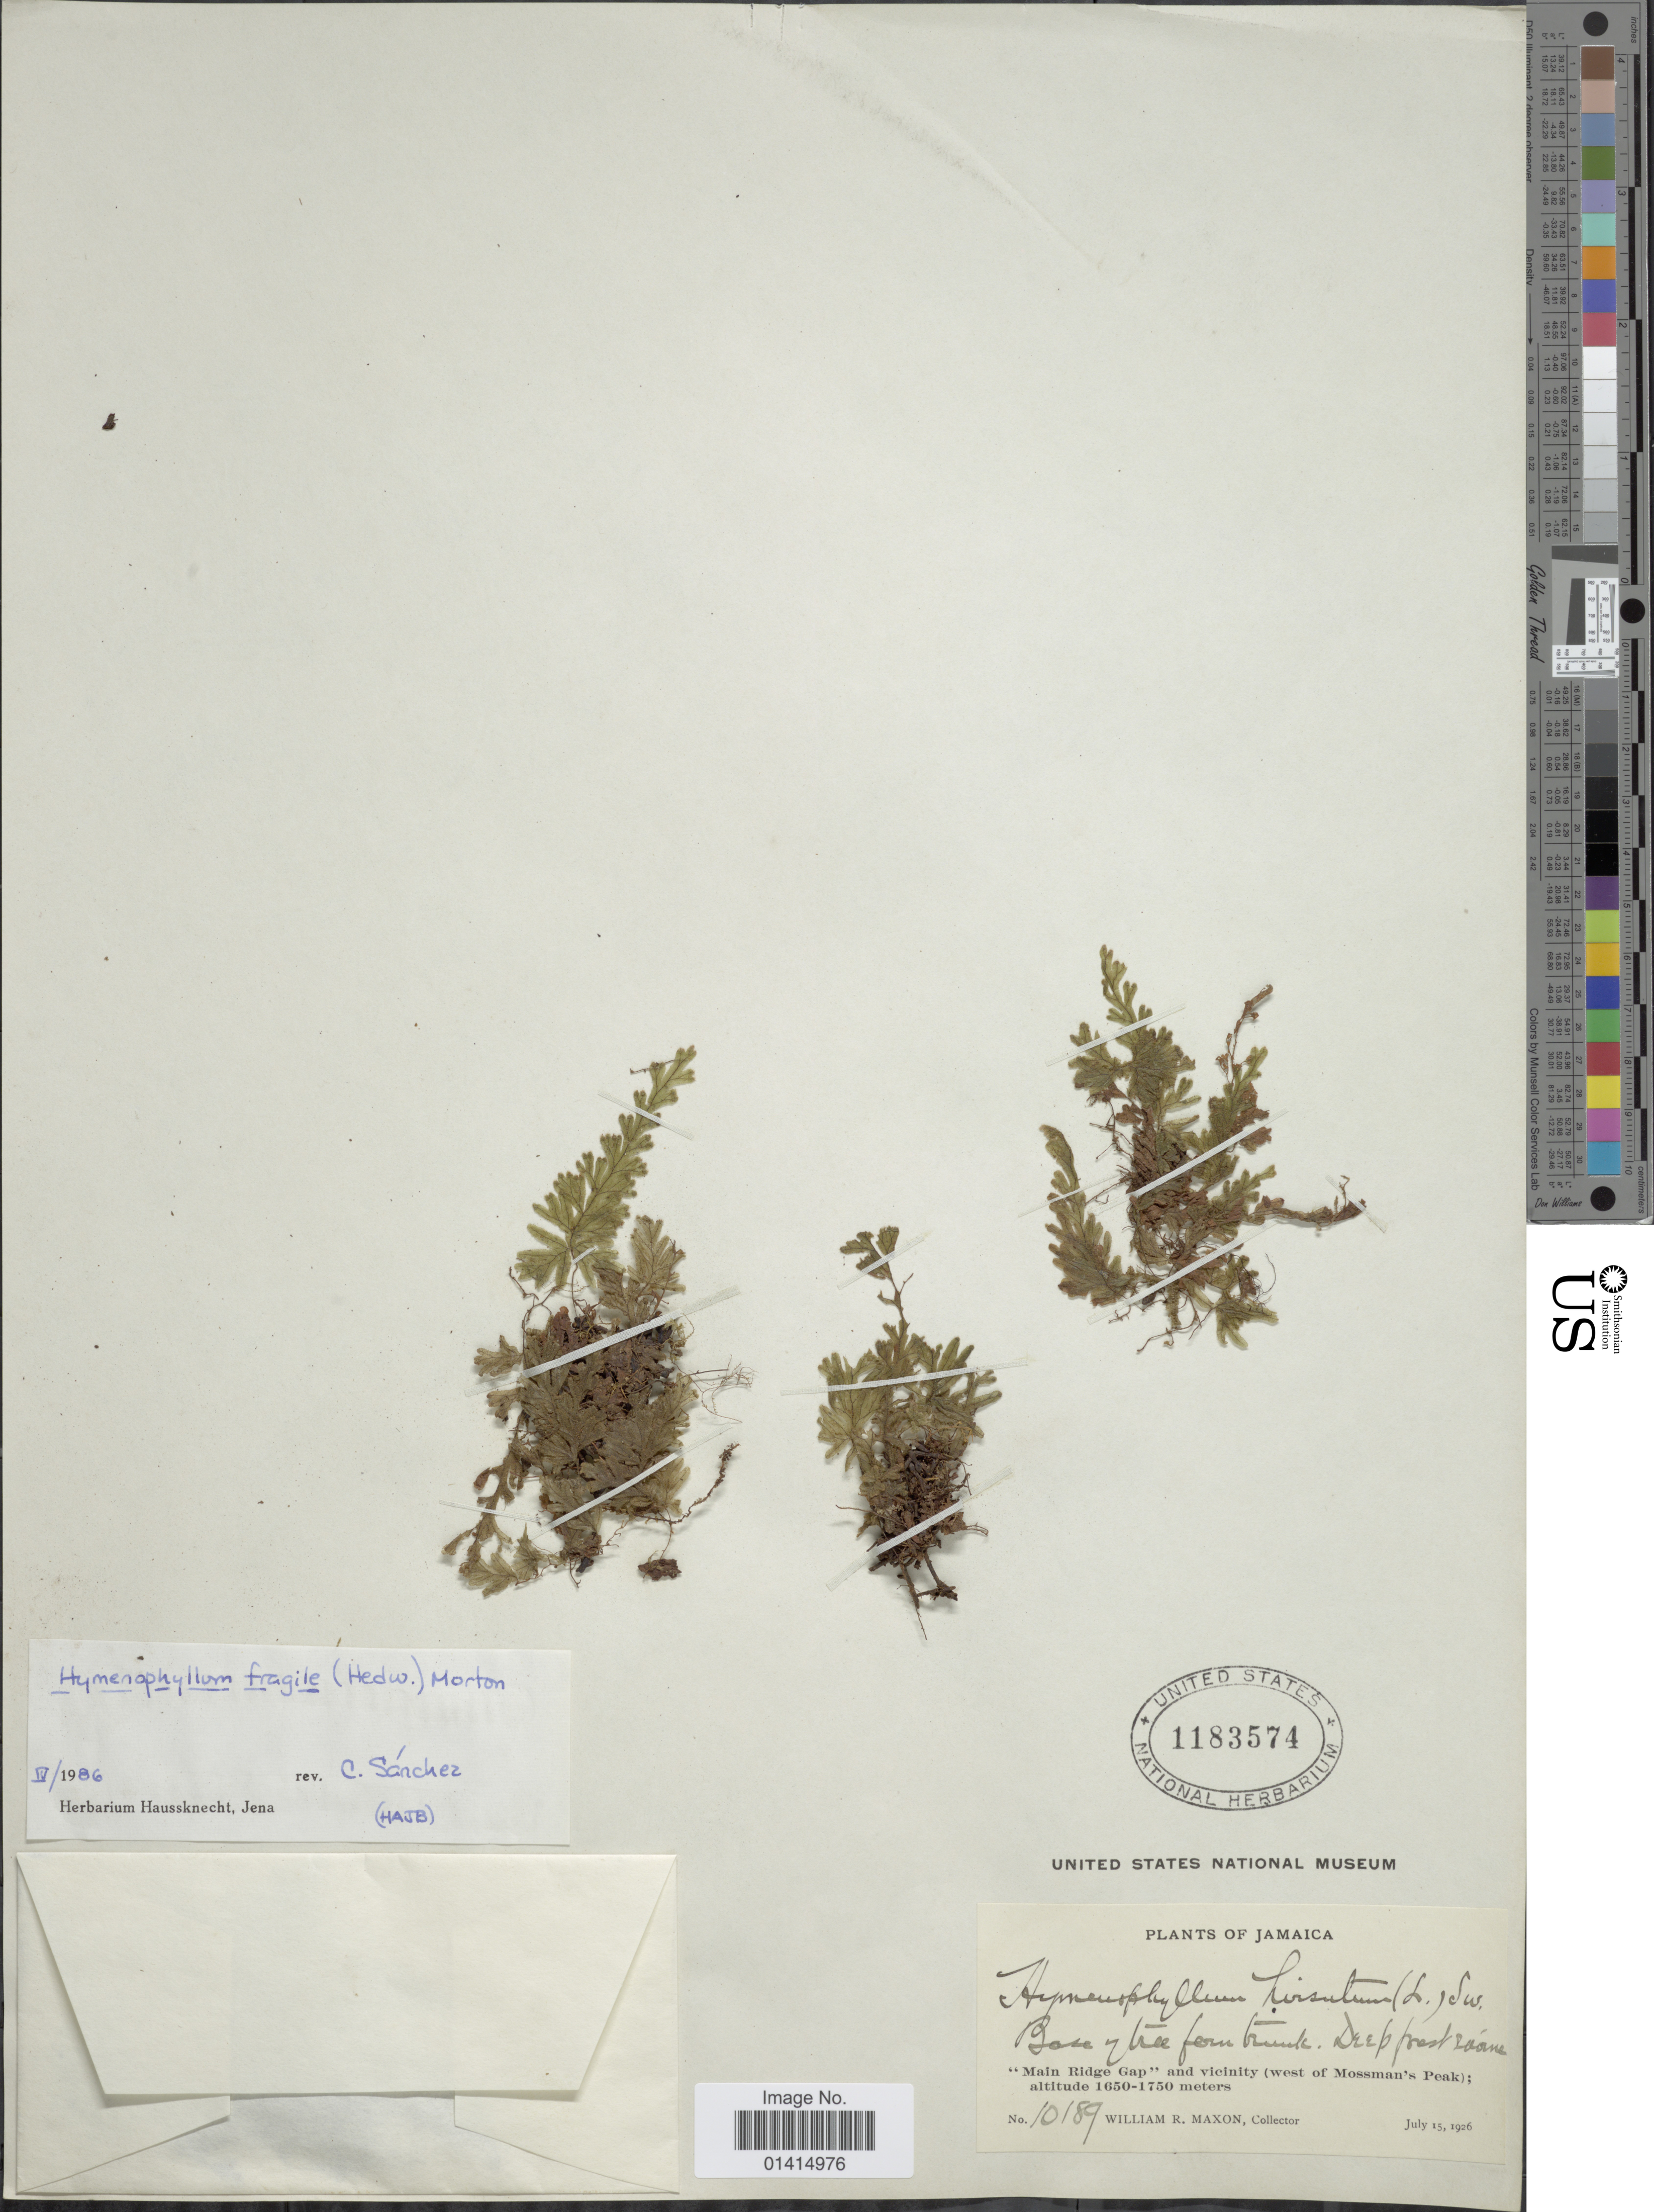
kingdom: Plantae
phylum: Tracheophyta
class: Polypodiopsida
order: Hymenophyllales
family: Hymenophyllaceae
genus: Hymenophyllum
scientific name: Hymenophyllum fragile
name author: (Hedw.) C.V. Morton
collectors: W. R. Maxon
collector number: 10189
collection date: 1926-07-15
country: Jamaica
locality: Main Ridge Gap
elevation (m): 1650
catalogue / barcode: US 1183574